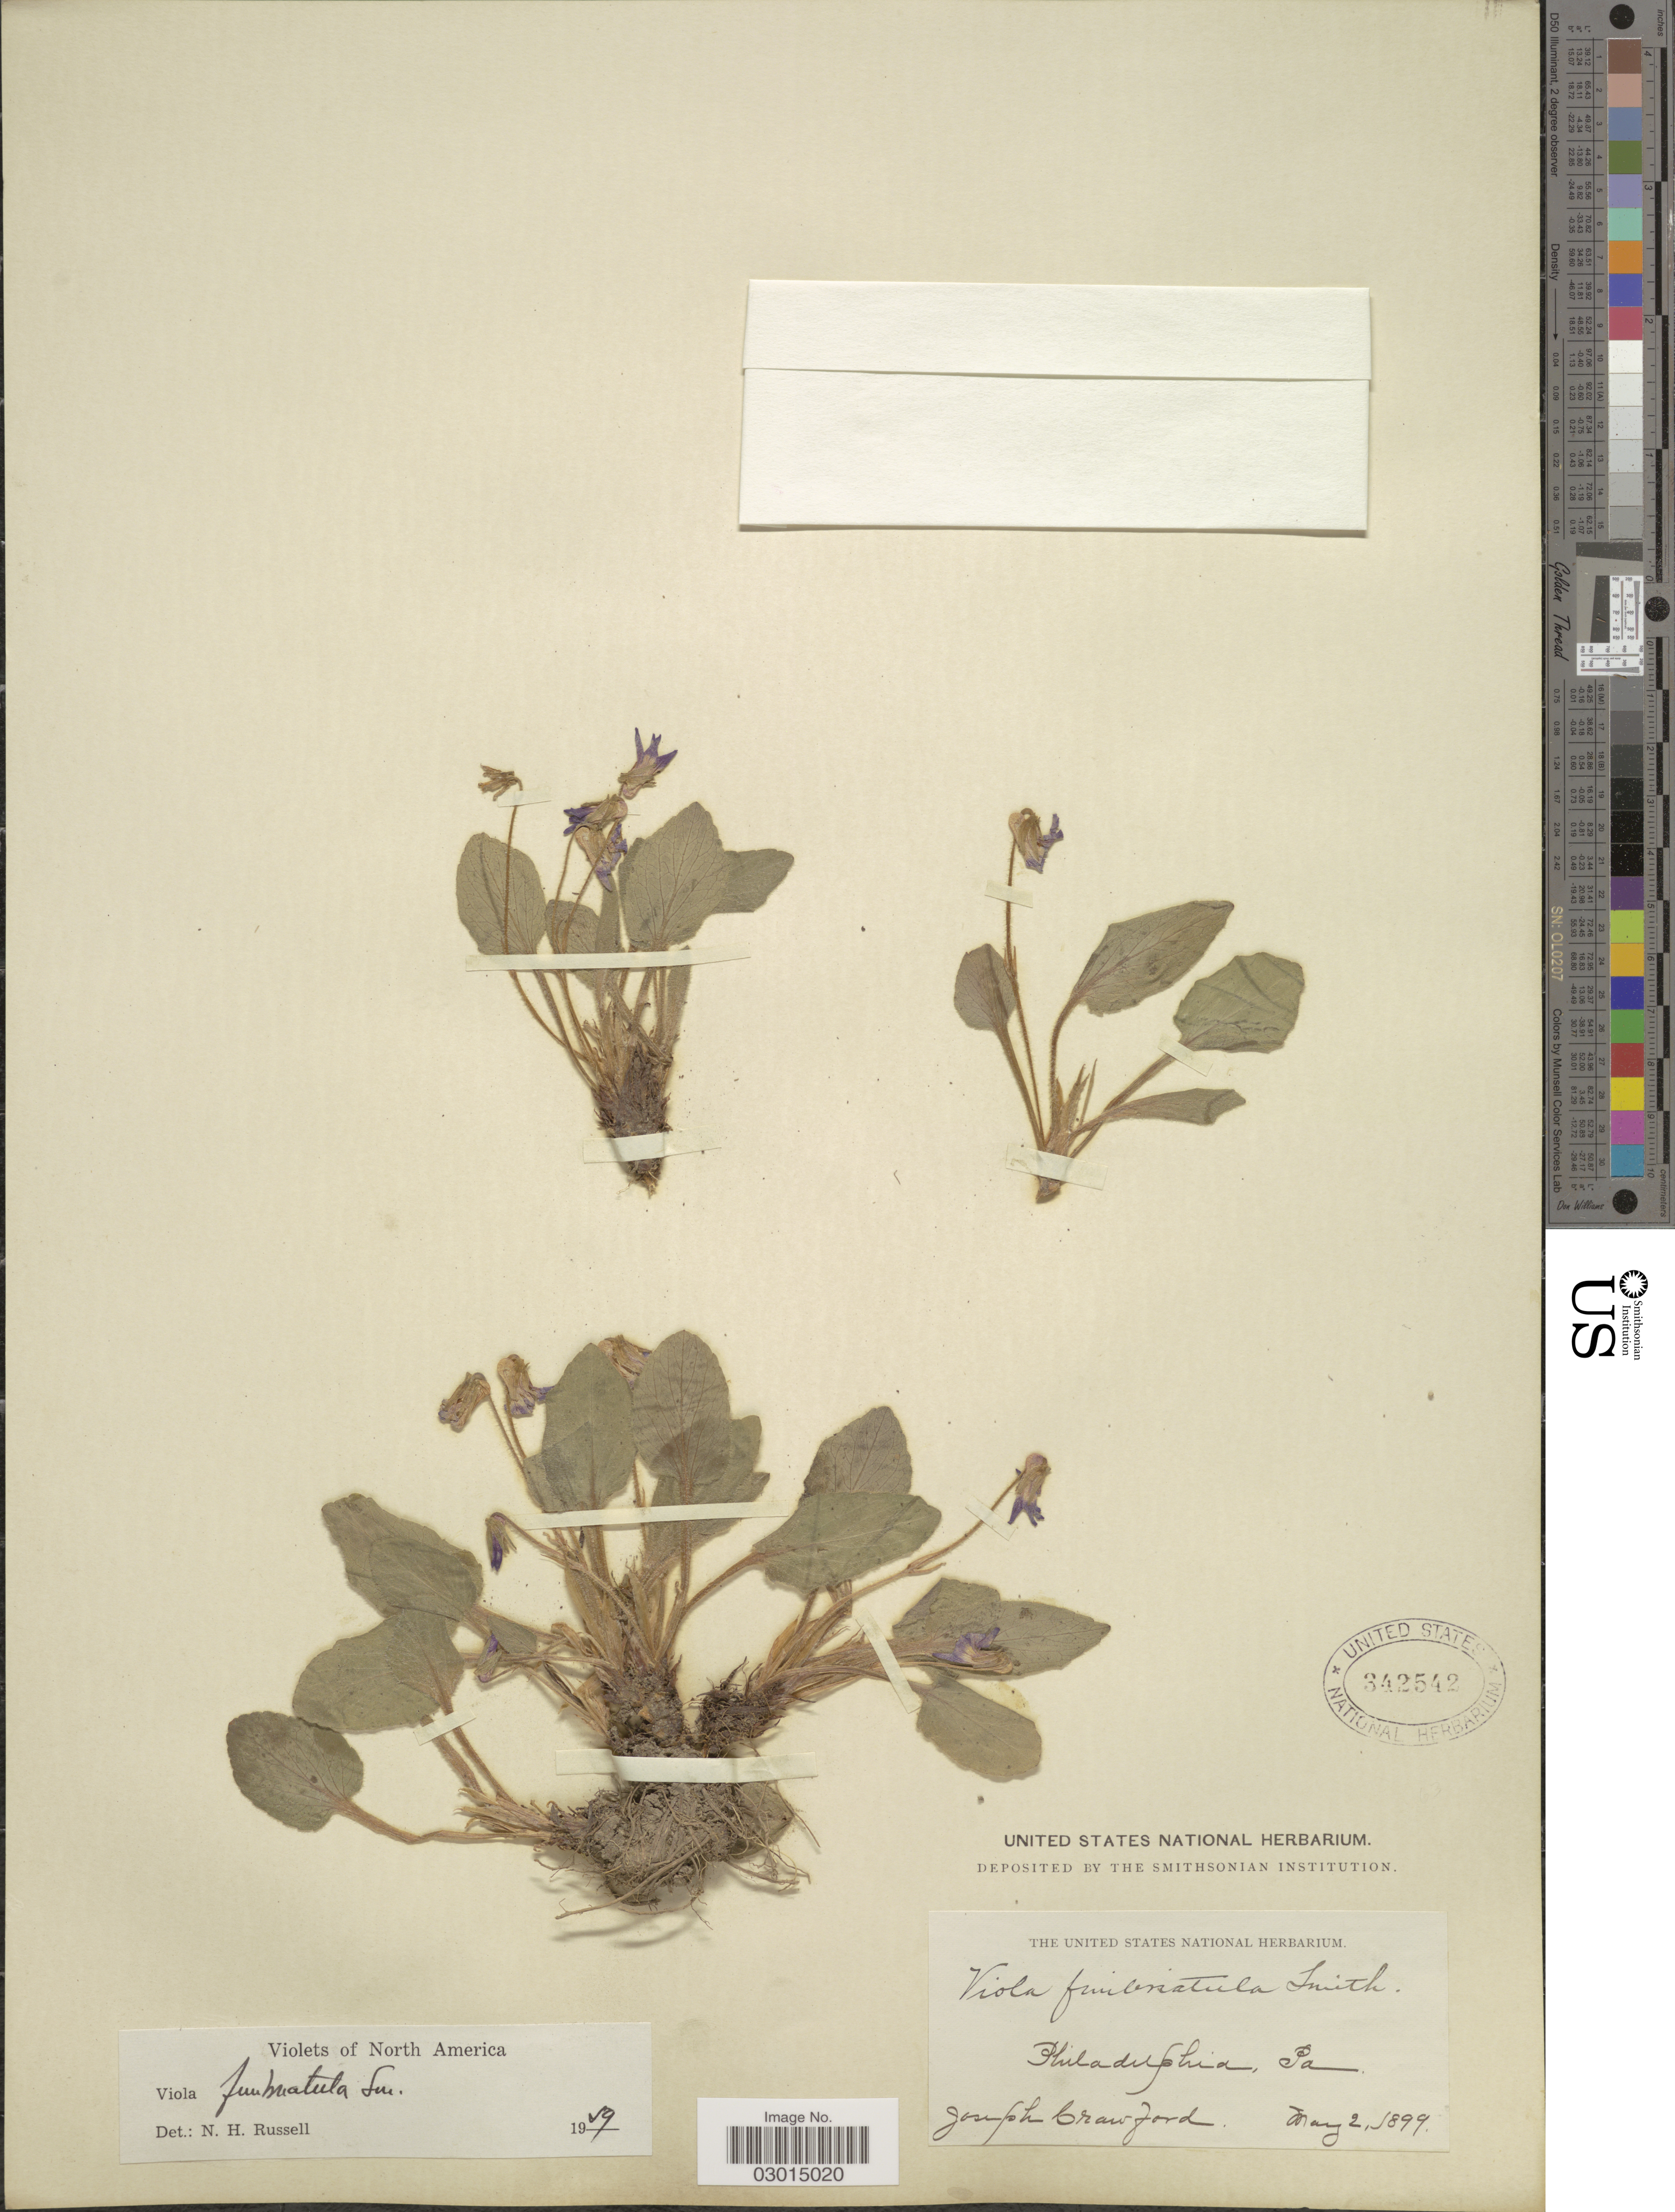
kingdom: Plantae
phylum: Tracheophyta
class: Magnoliopsida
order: Malpighiales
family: Violaceae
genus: Viola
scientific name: Viola fimbriatula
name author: Small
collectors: J. Crawford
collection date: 1899-05-02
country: United States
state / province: Pennsylvania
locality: Philadelphia, Pa.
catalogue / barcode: US 342542